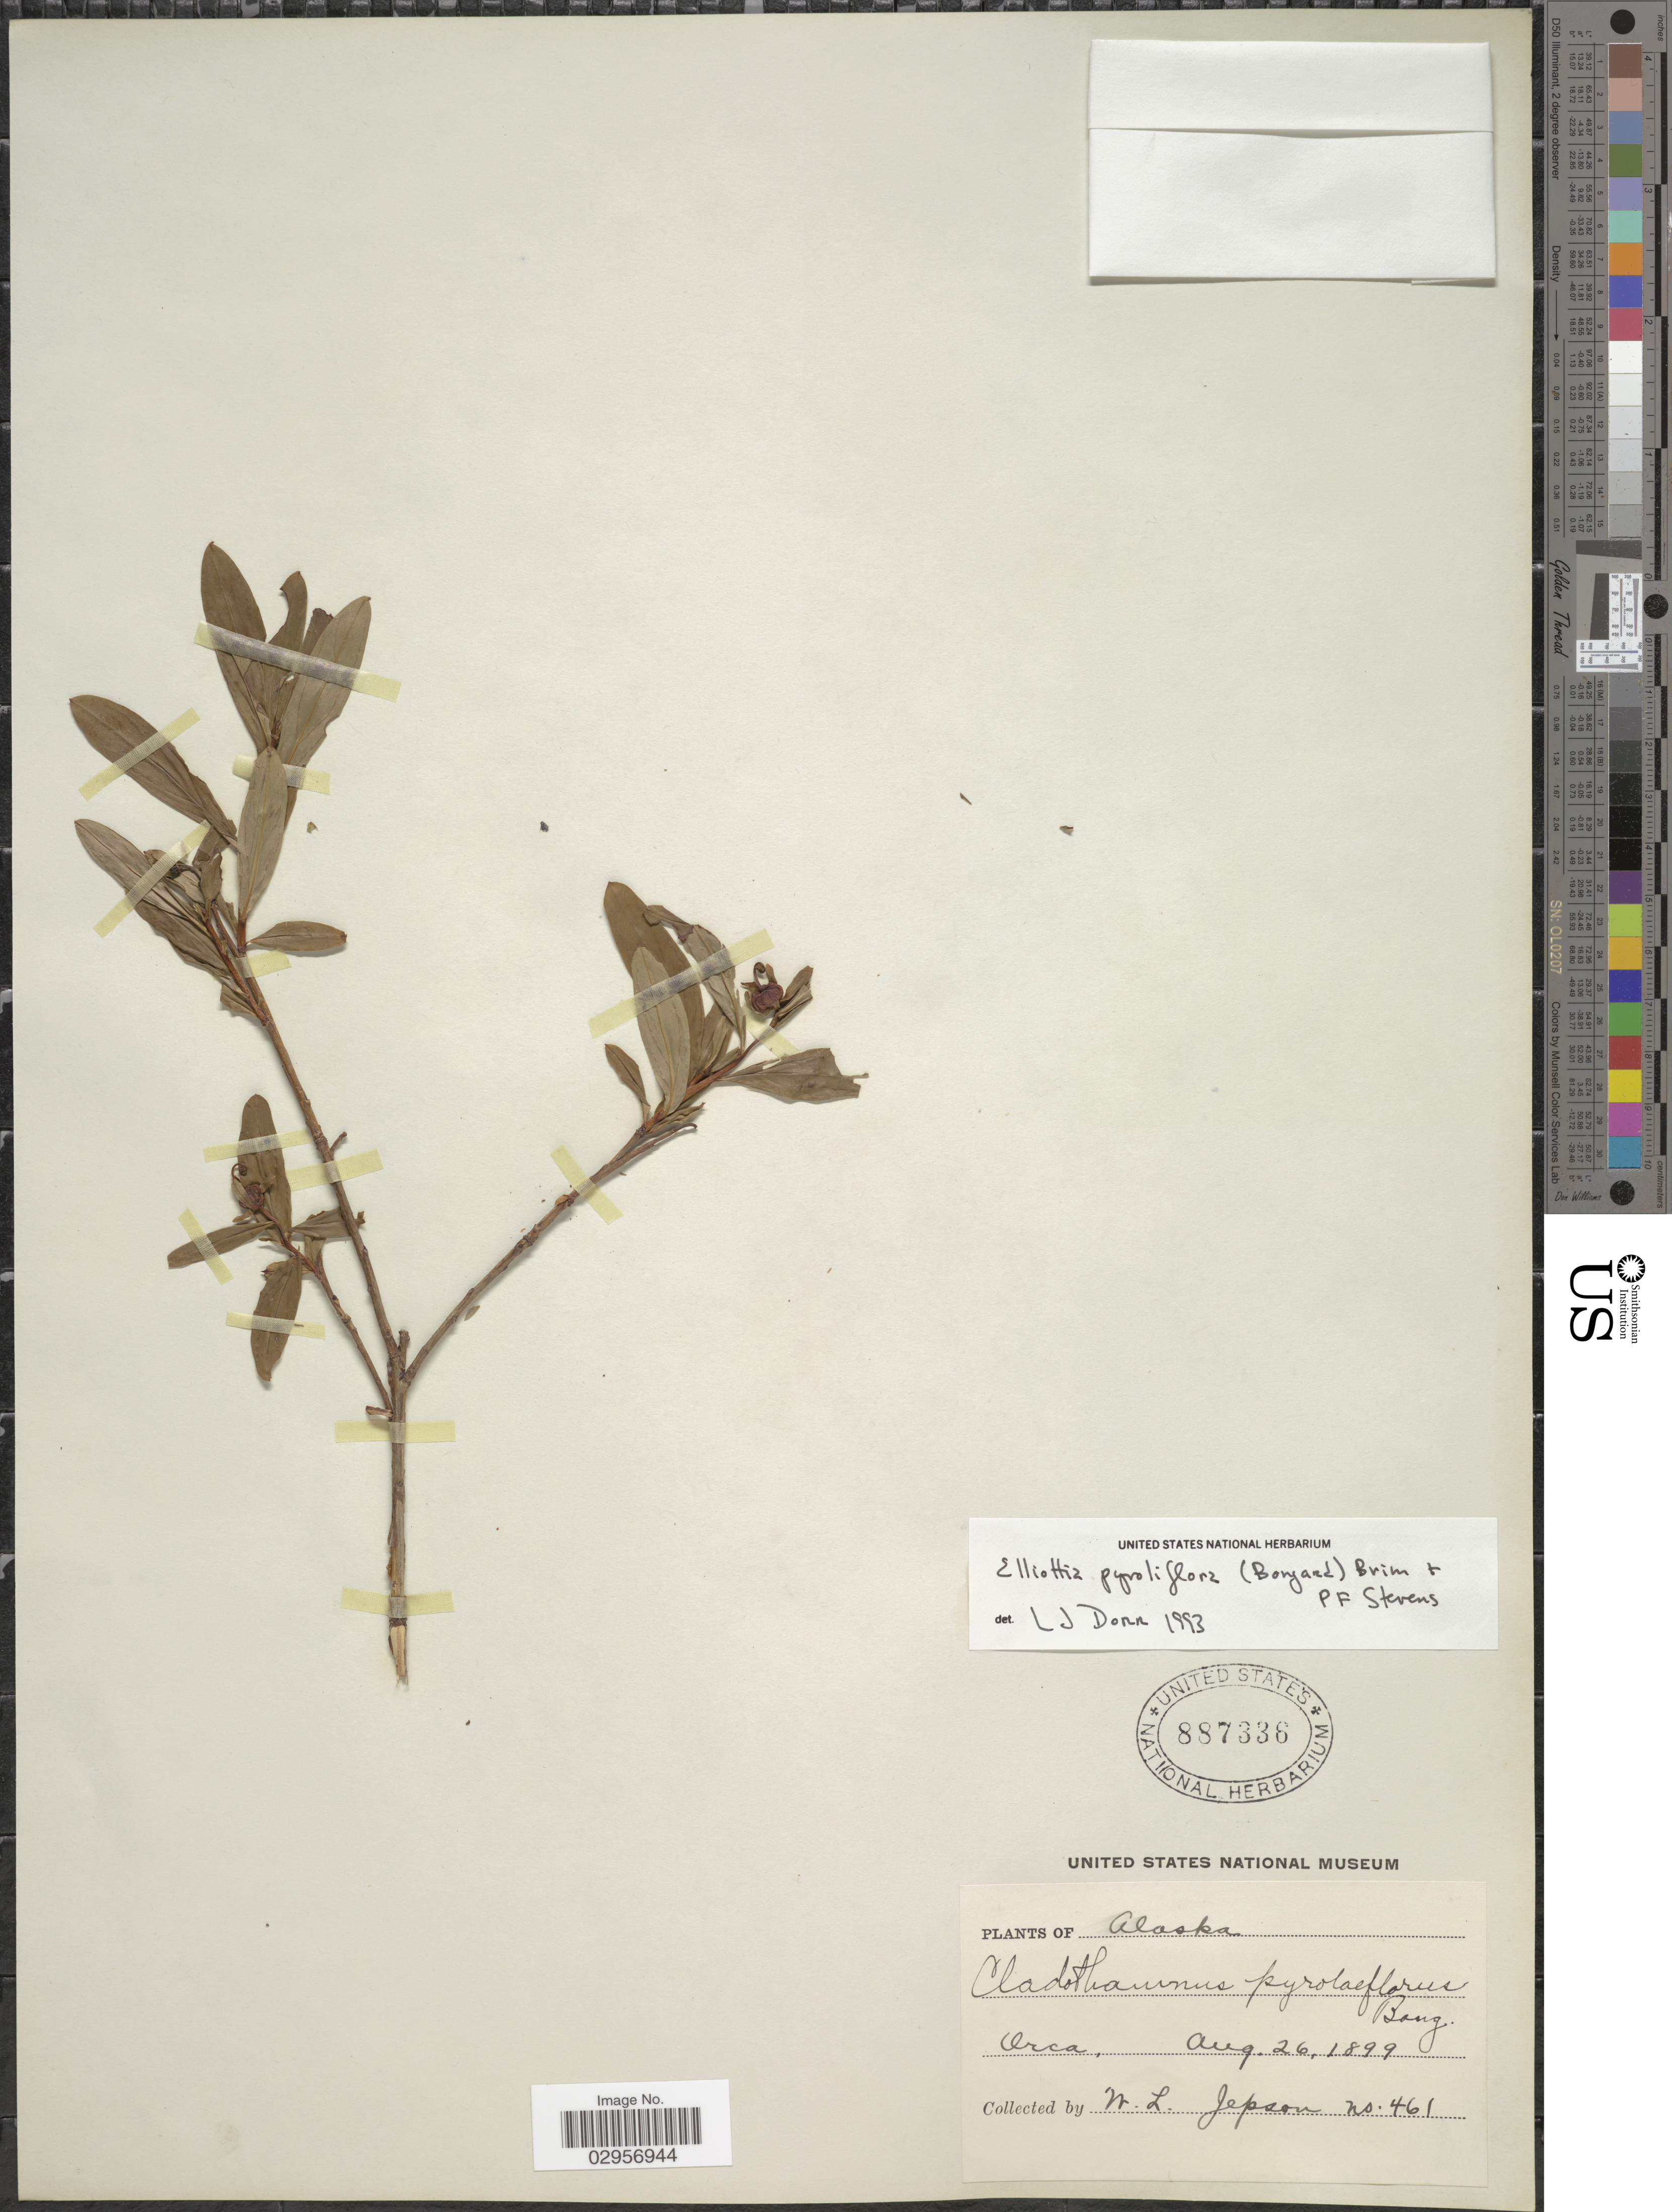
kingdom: Plantae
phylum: Tracheophyta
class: Magnoliopsida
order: Ericales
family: Ericaceae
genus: Elliottia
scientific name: Elliottia pyroliflora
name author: (Bong.) P.F. Stevens & Brim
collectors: W. L. Jepson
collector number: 461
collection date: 1899-08-26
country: United States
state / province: Alaska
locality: Orca.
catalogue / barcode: US 887336